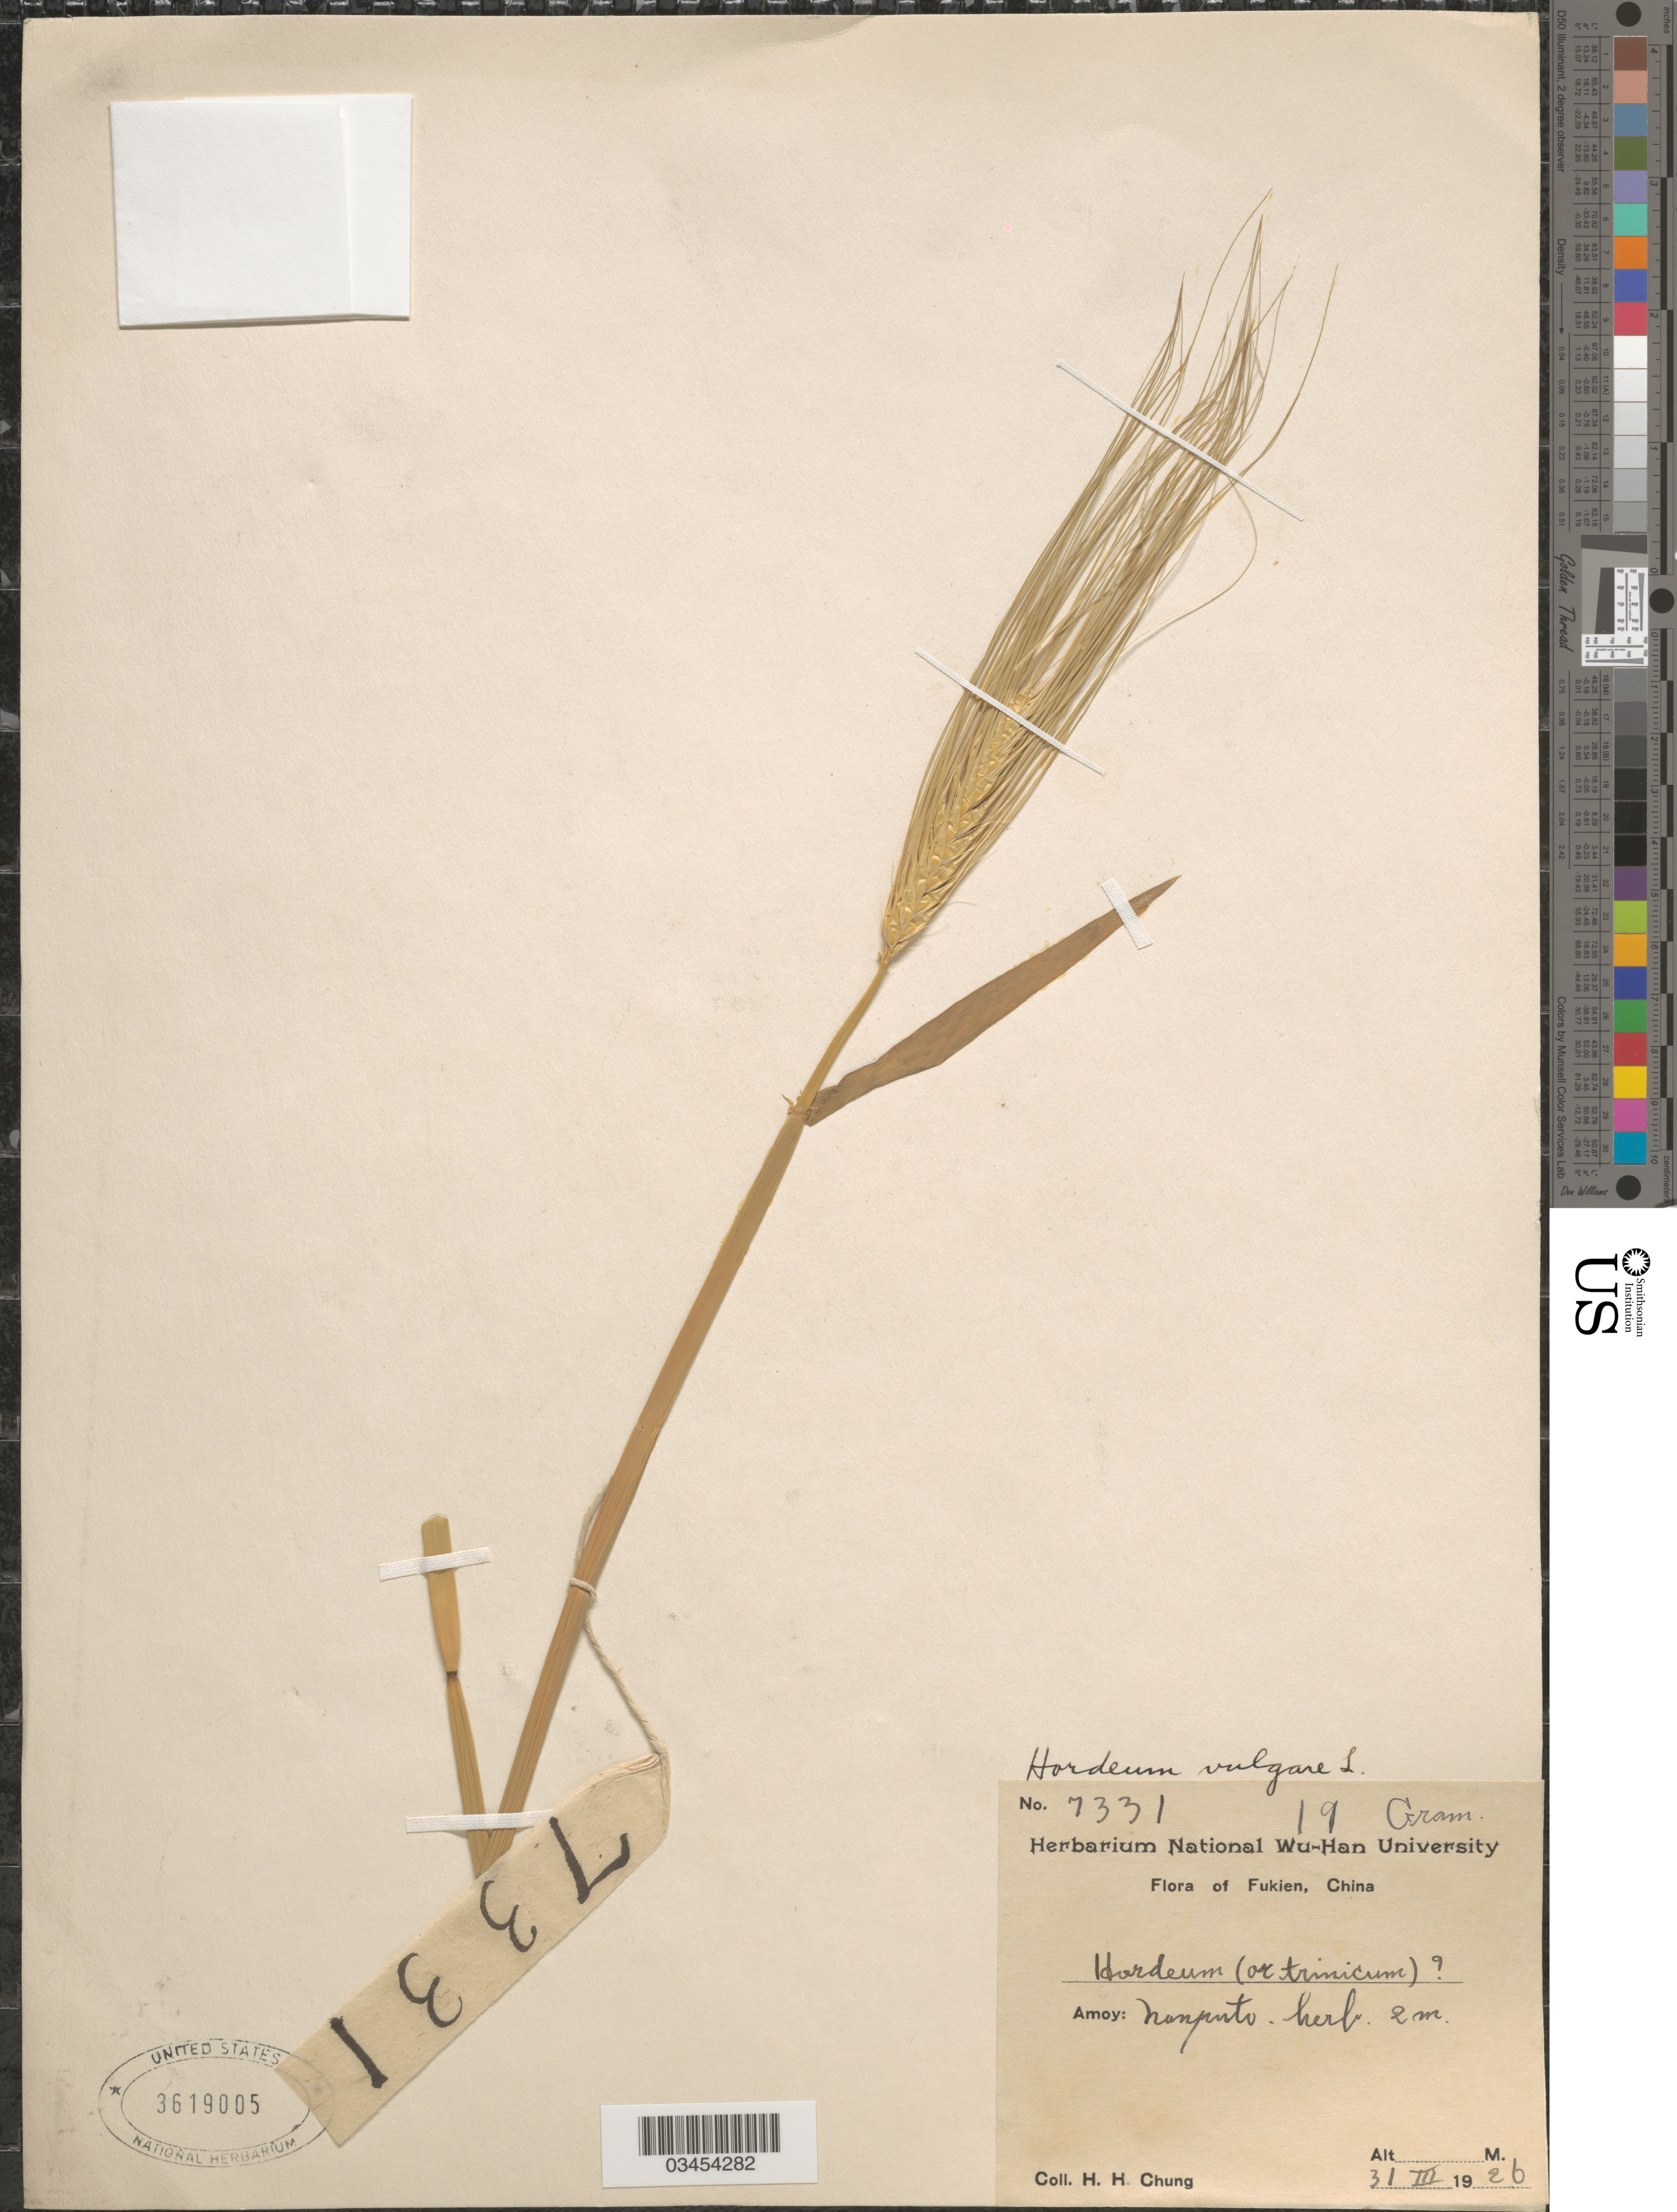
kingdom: Plantae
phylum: Tracheophyta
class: Liliopsida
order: Poales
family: Poaceae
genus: Hordeum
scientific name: Hordeum vulgare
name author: L.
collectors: H. Chung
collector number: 7331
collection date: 1926-03-31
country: China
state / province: Fujian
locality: Fukien. Amoy: Nanputo.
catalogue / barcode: US 3619005